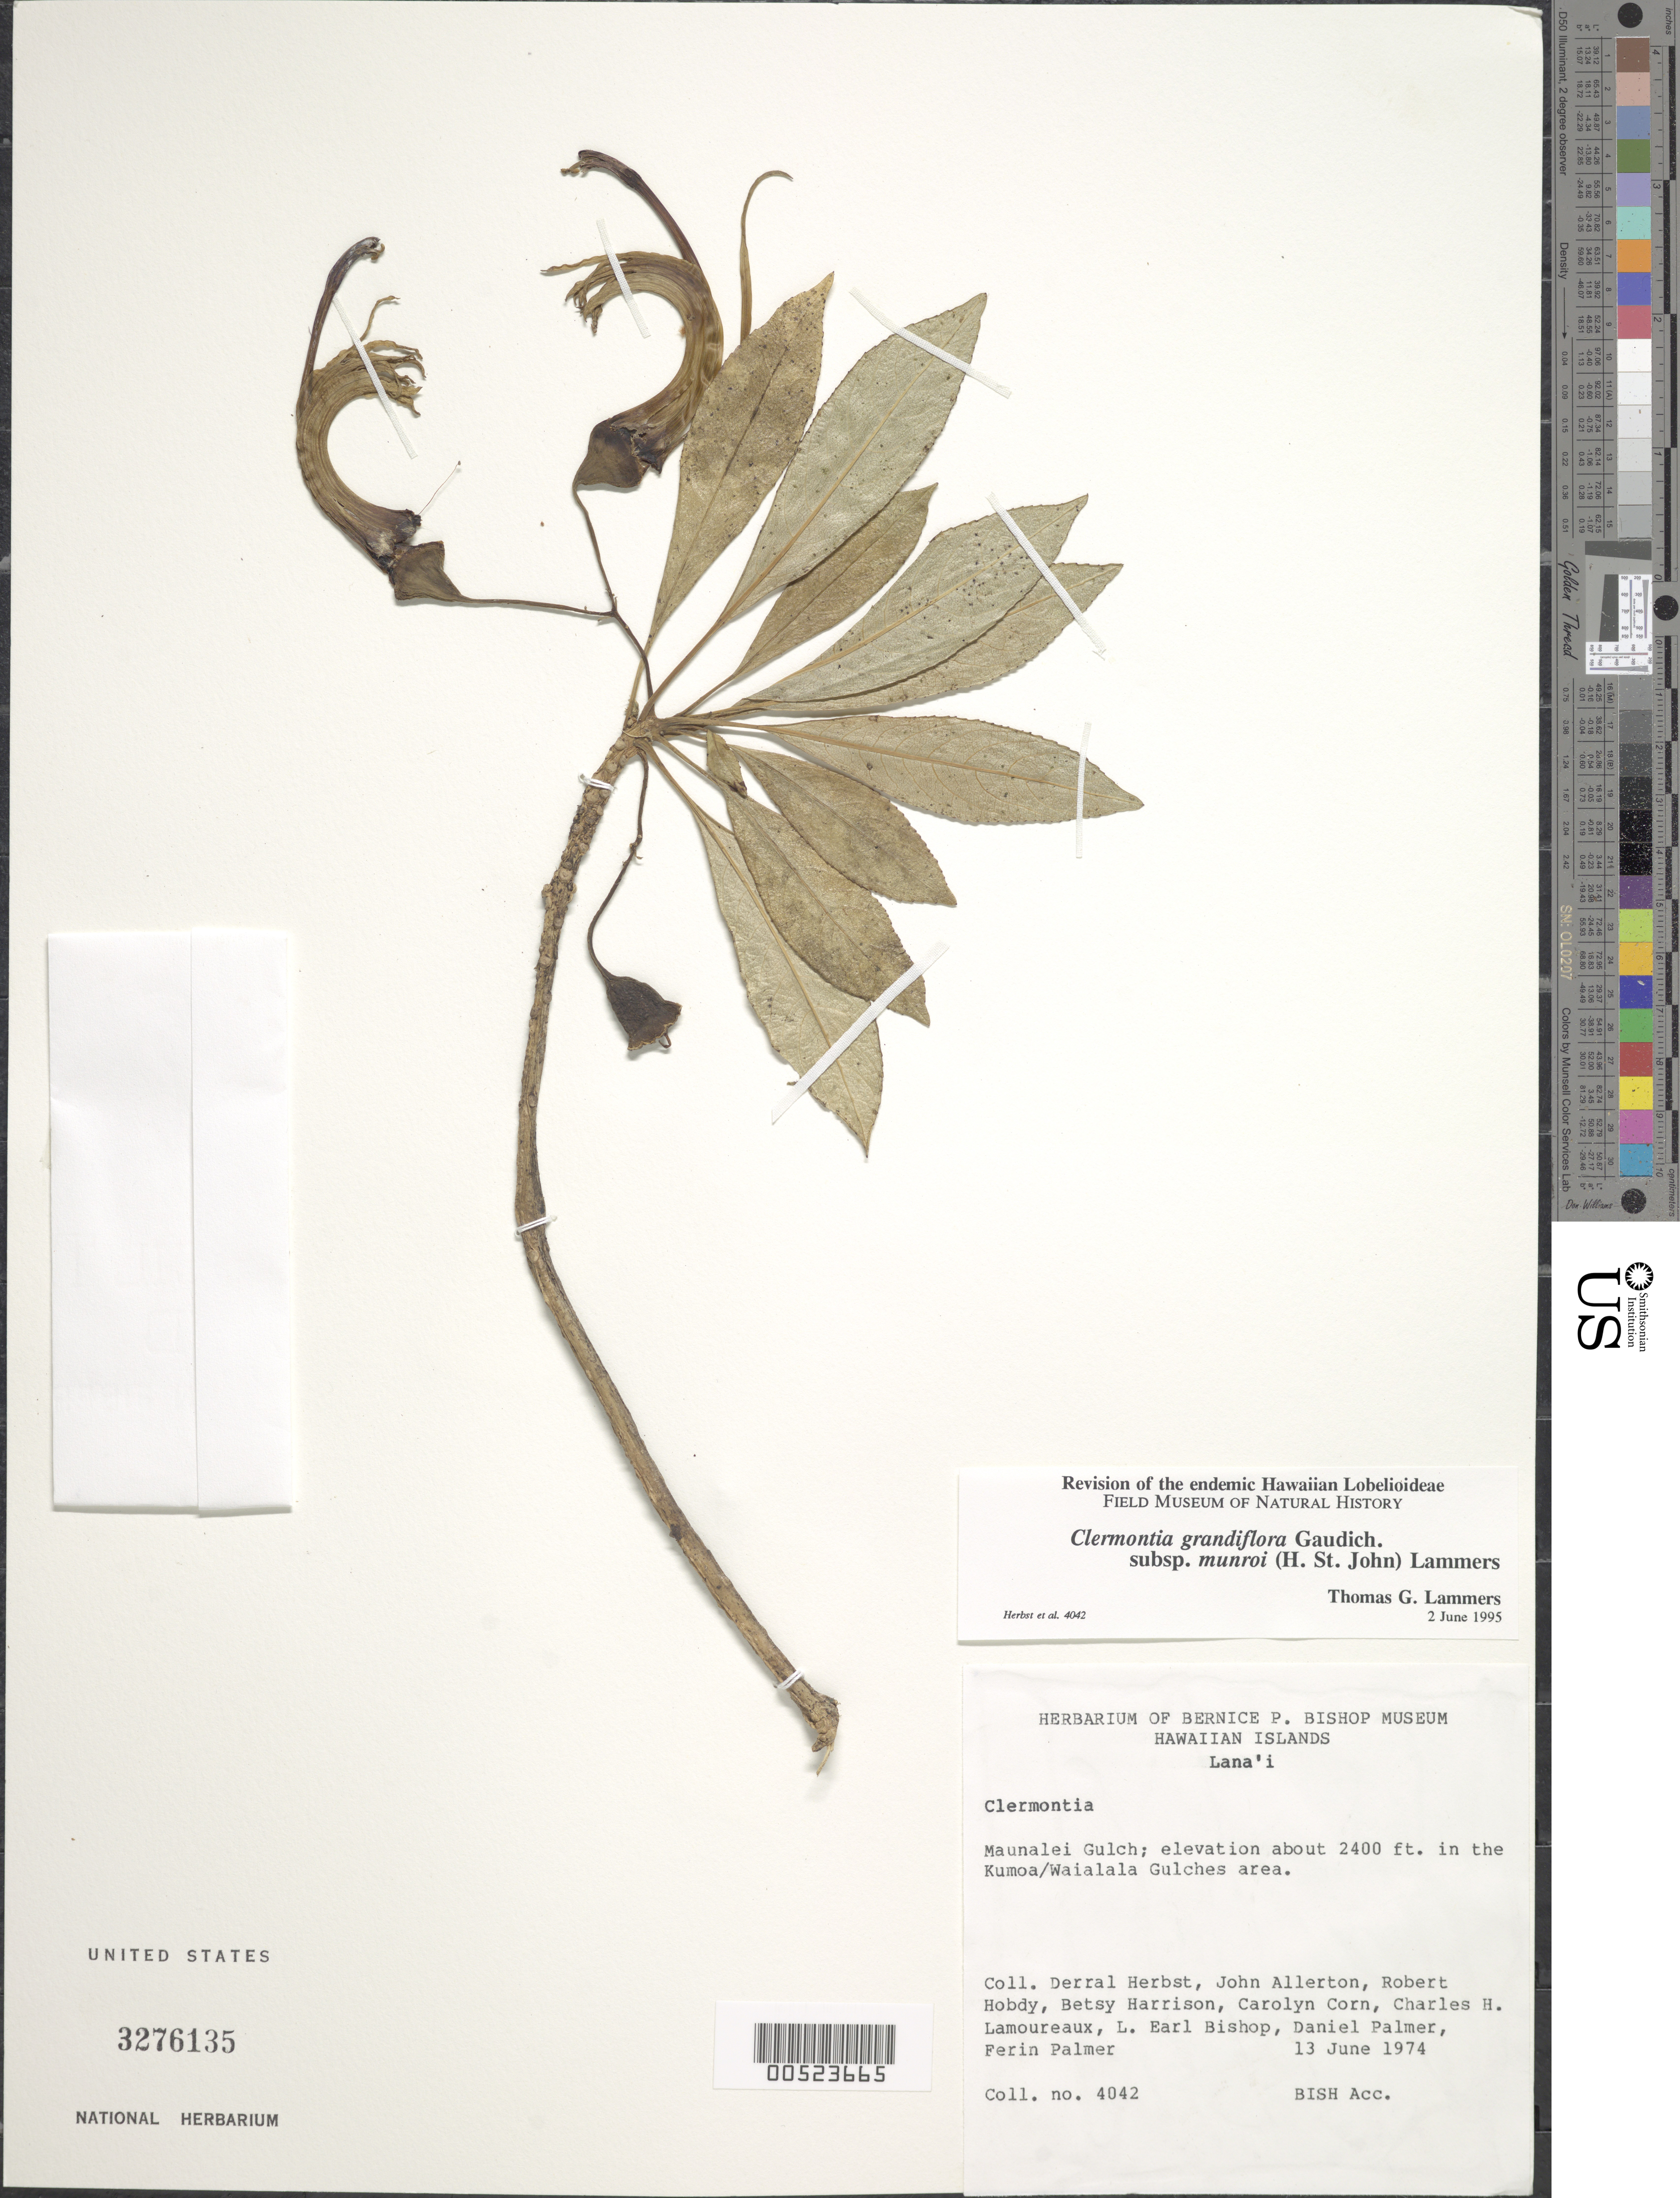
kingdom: Plantae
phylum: Tracheophyta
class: Magnoliopsida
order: Asterales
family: Campanulaceae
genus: Clermontia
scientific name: Clermontia grandiflora subsp. munroi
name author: Gaudich.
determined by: Lammers, T. G.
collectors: D. R. Herbst, J. Allerton, R. Hobdy & B. Harrison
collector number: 4042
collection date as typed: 13 Jun 1974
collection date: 1974-06-13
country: United States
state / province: Hawaii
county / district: Maui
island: Lana'i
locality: Maunalei Gulch, in the Kumoa/Waialala Gulches area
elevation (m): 732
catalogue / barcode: US 3276135